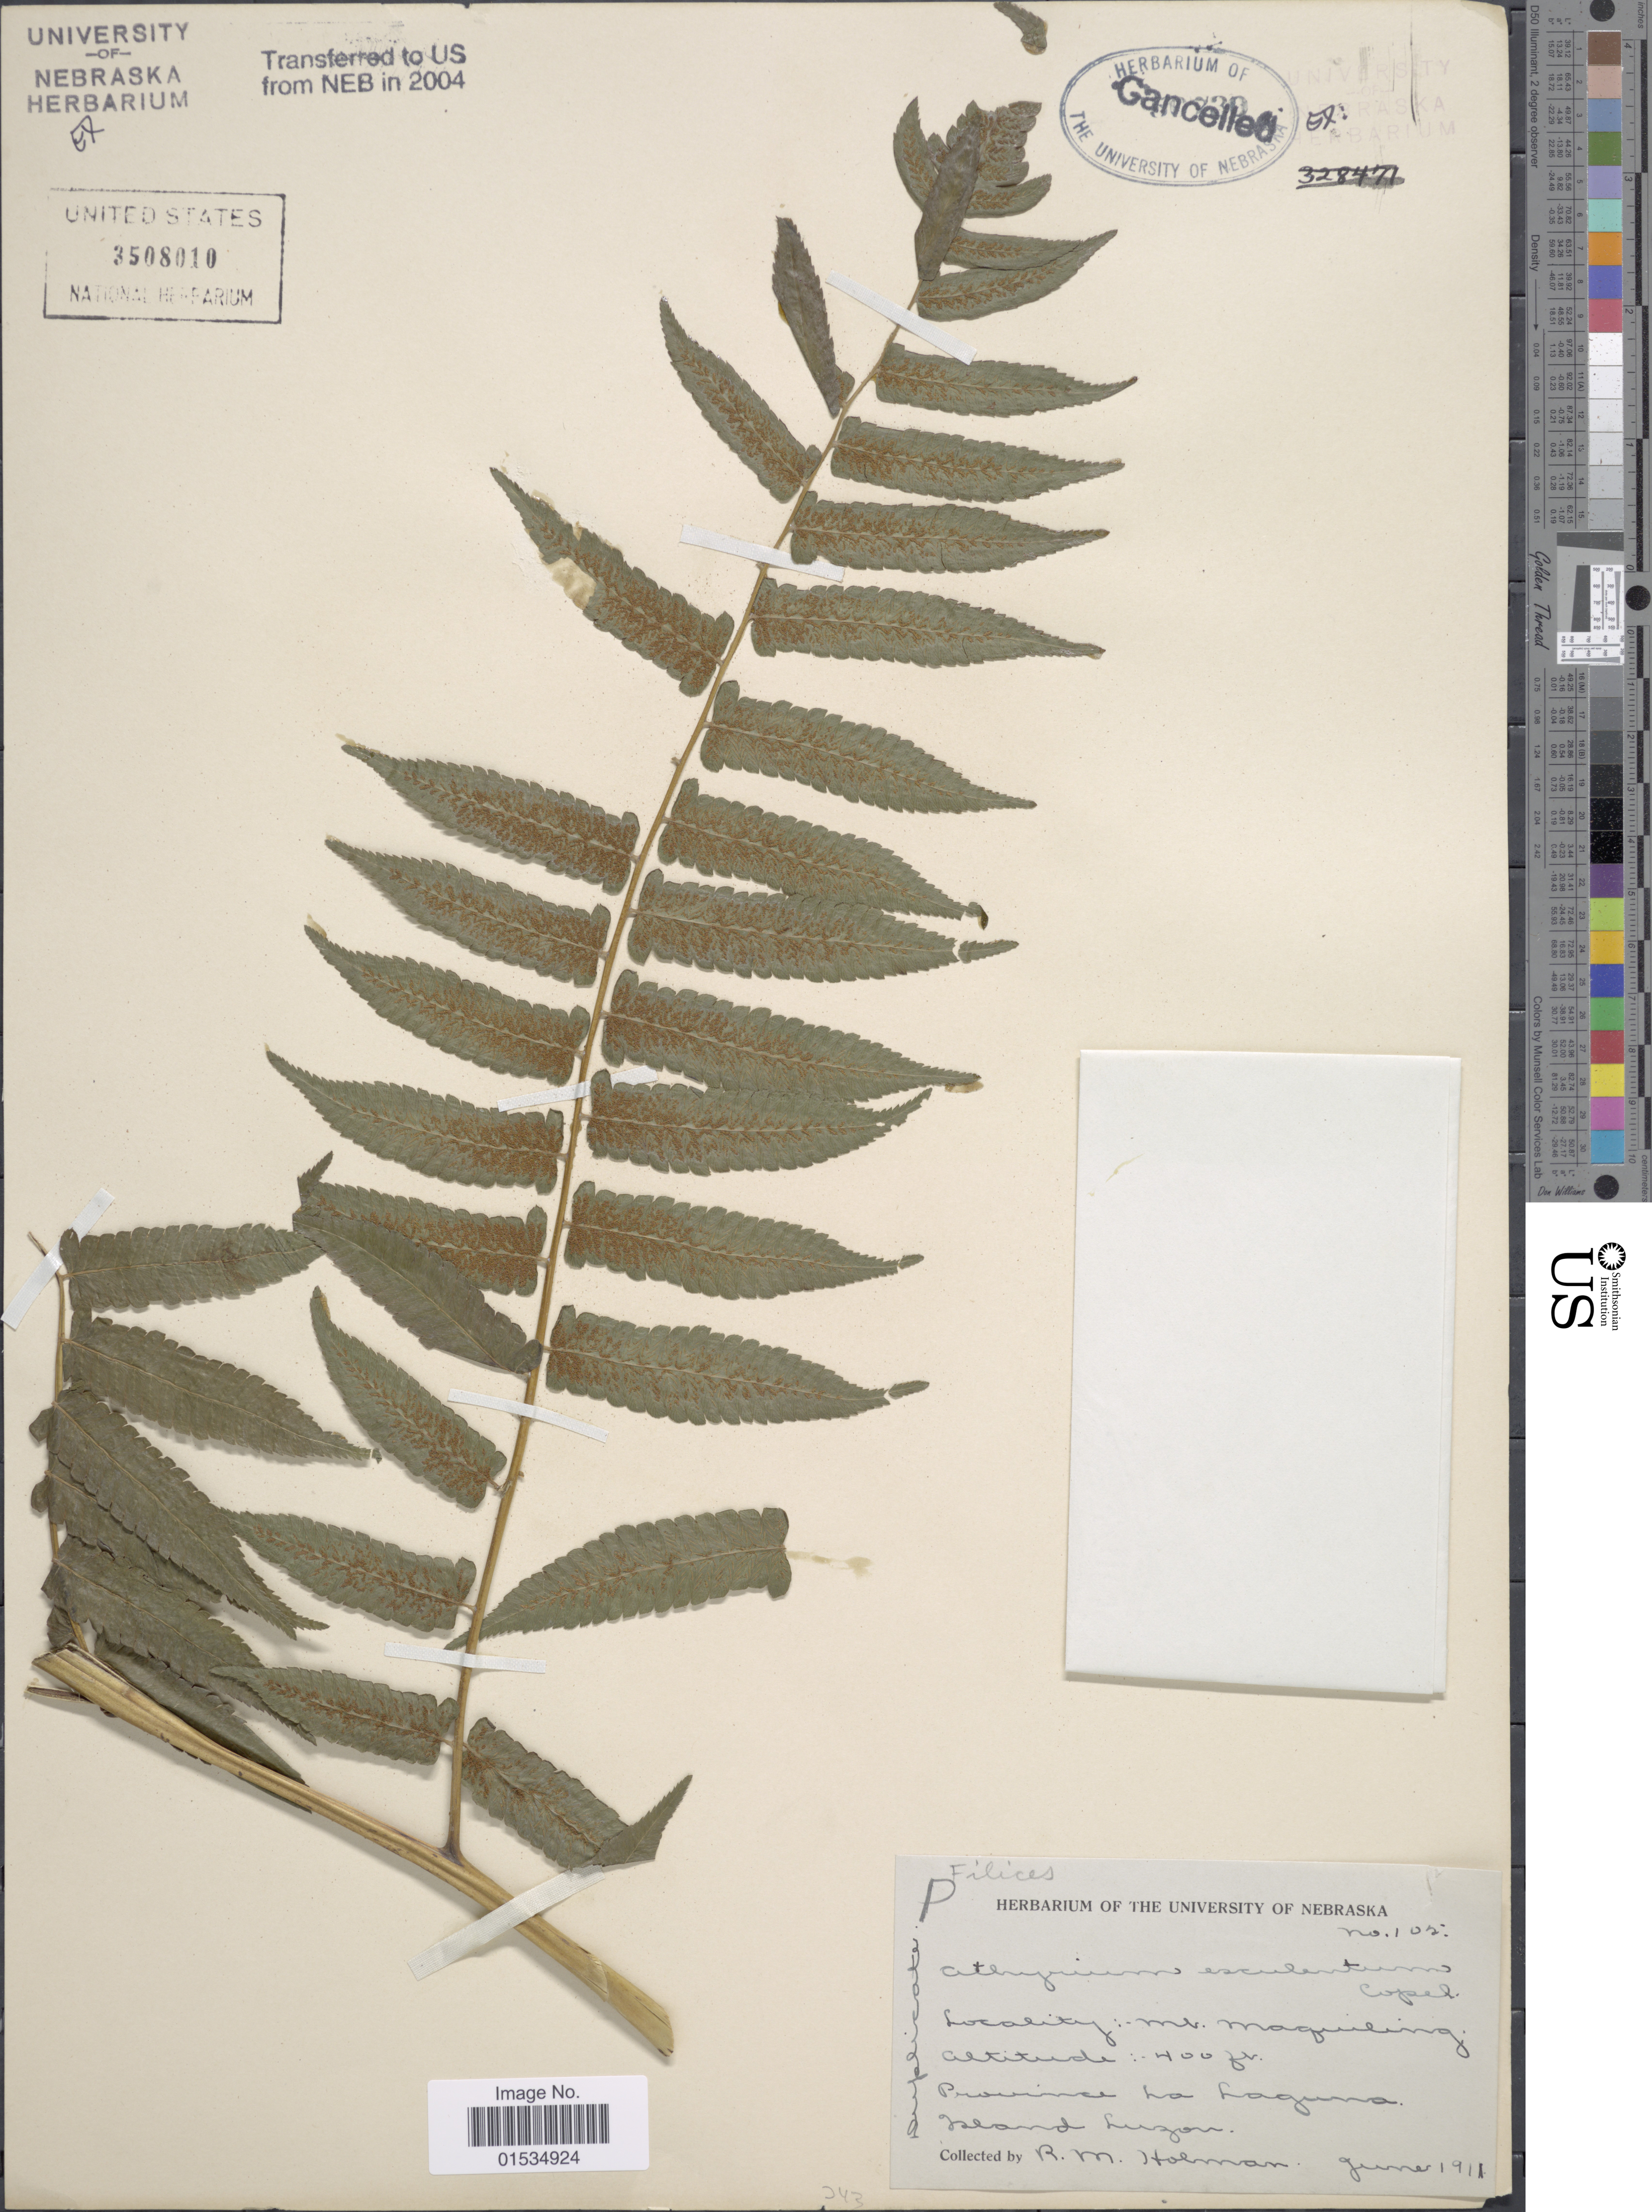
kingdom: Plantae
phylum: Tracheophyta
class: Polypodiopsida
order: Polypodiales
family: Athyriaceae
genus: Diplazium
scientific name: Diplazium esculentum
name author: (Retz.) Sw.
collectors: R. Holman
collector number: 105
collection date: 1911-06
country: Philippines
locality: Mt. Maquiling, Province la Laguna, Island Luzon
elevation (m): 122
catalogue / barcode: US 3508010